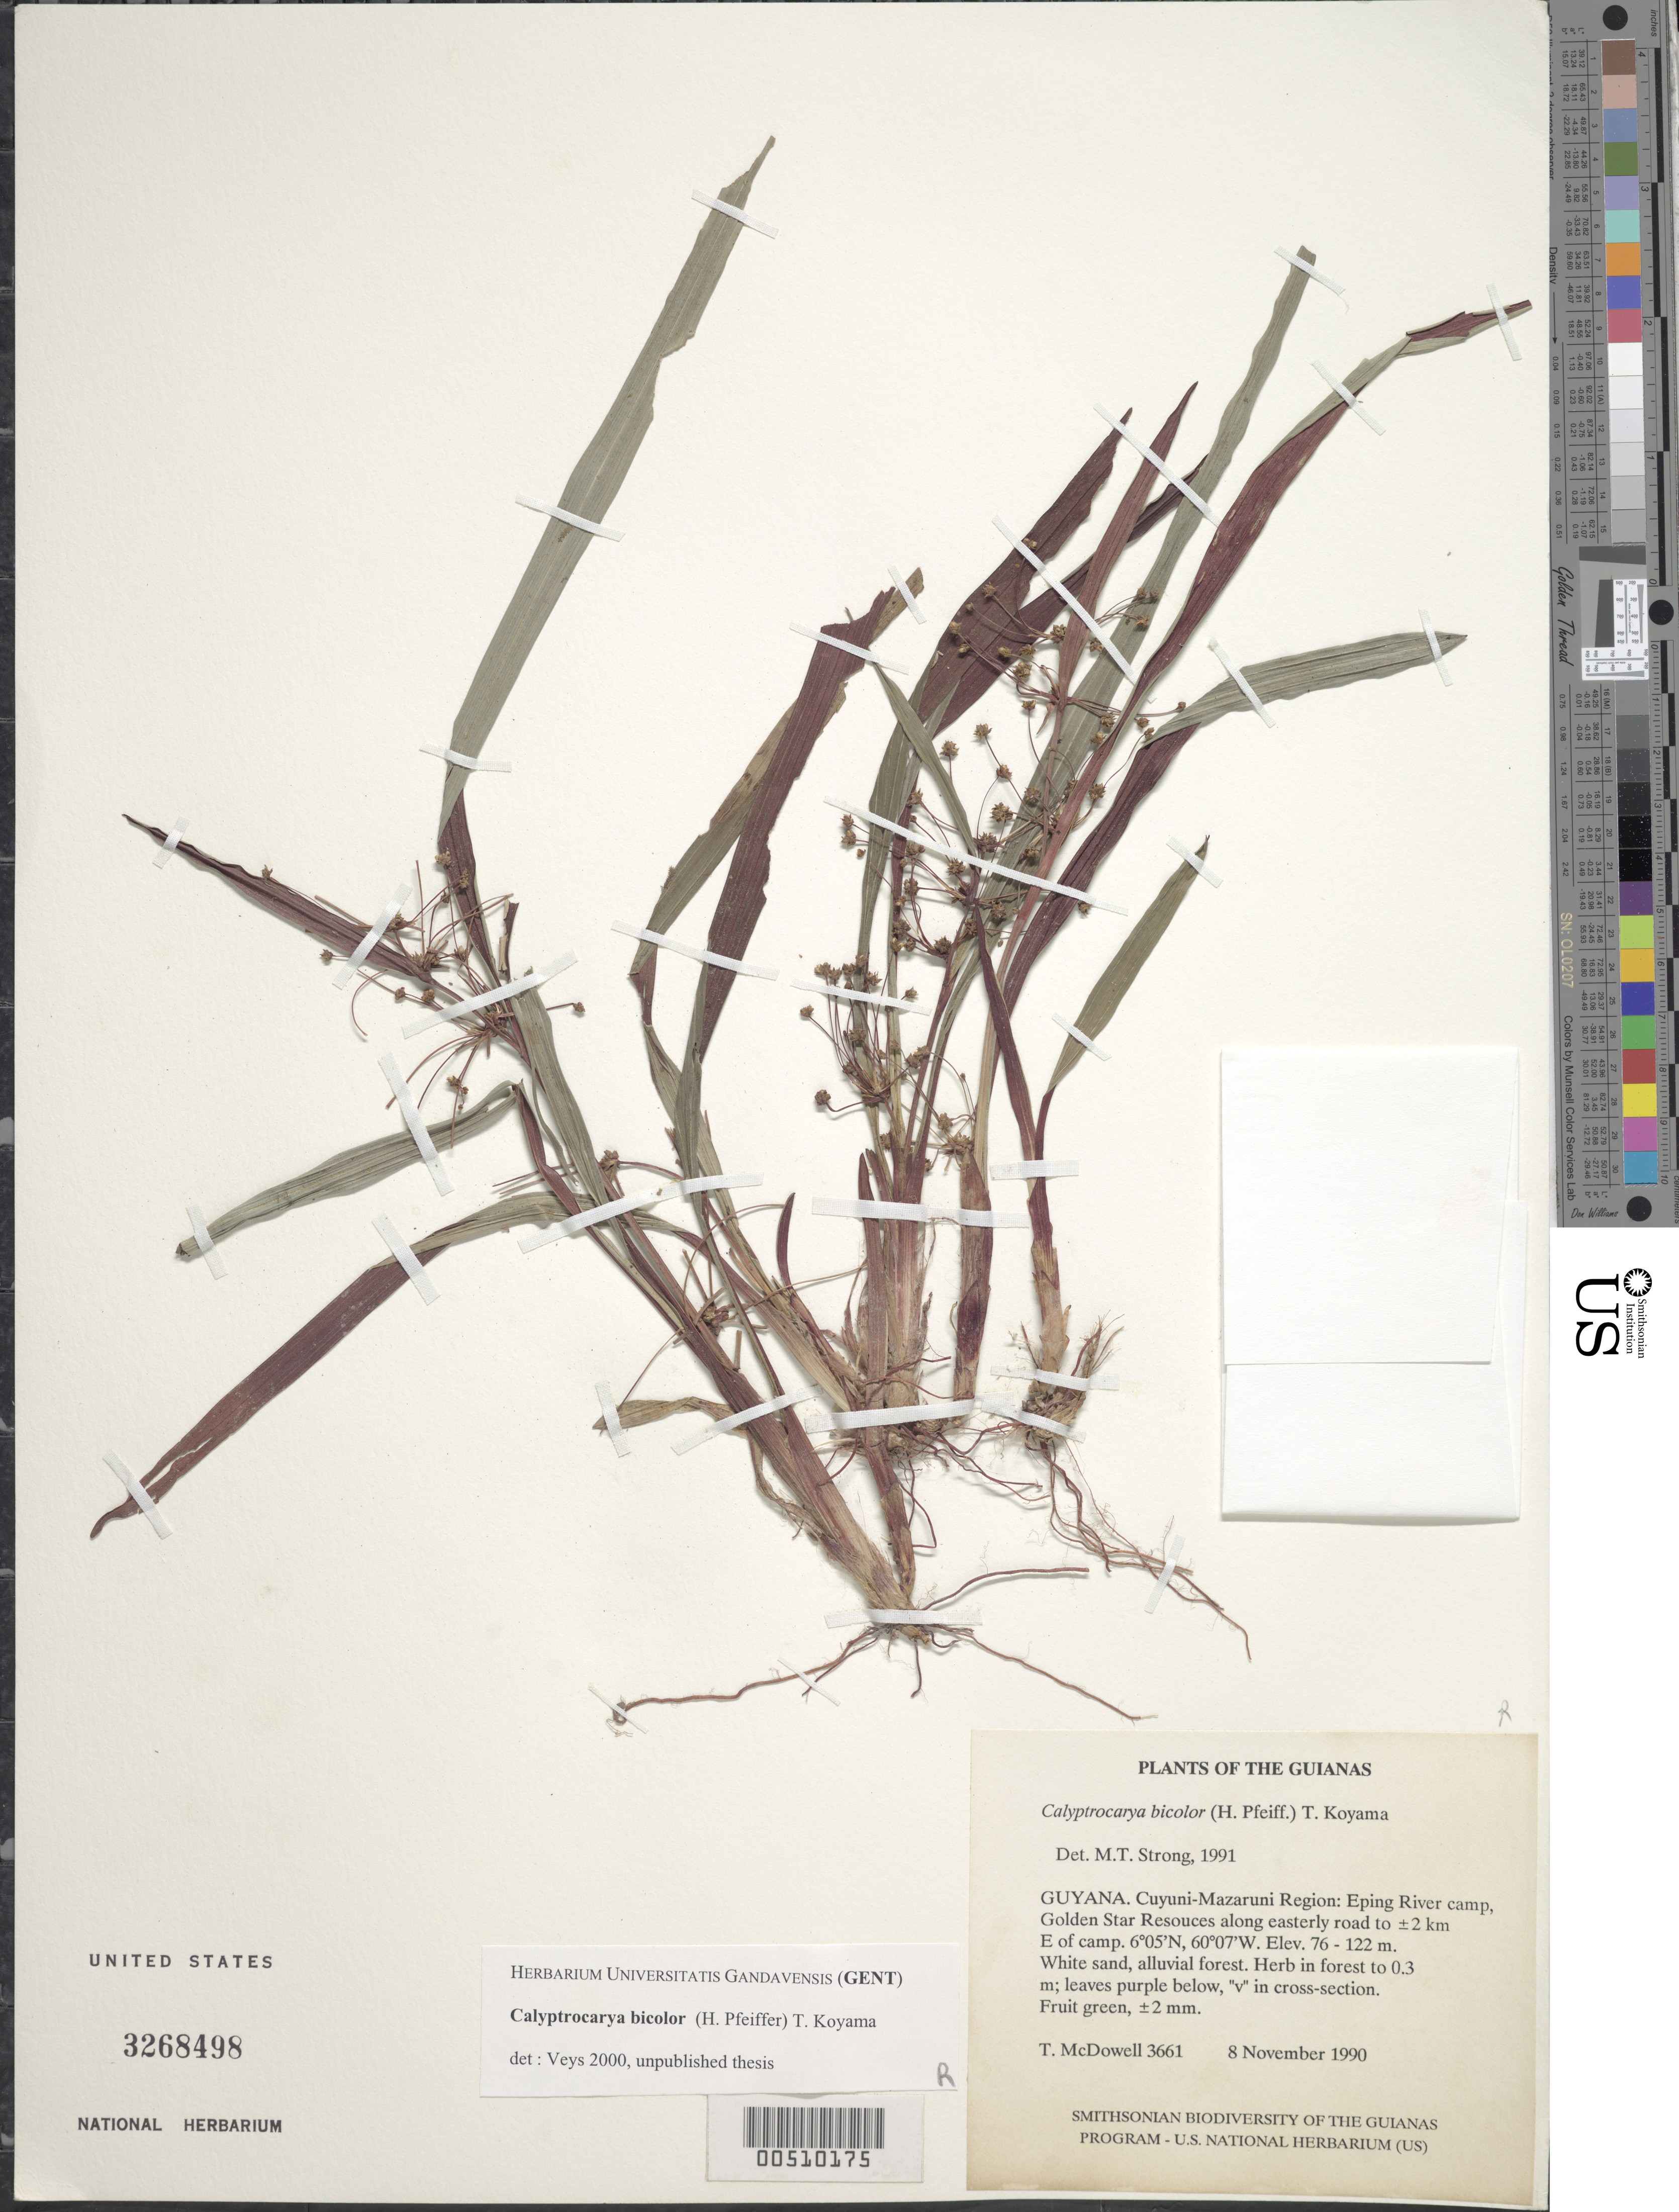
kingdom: Plantae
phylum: Tracheophyta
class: Liliopsida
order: Poales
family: Cyperaceae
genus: Calyptrocarya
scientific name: Calyptrocarya bicolor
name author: (H. Pfeiff.) T. Koyama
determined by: Strong, M. T., (US), Smithsonian Institution - National Museum of Natural History (UNITED STATES)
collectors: T. McDowell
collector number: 3661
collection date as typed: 08 Nov 1990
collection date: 1990-11-08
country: Guyana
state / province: Cuyuni-Mazaruni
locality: Eping River camp, Golden Star Resources along easterly road to +/- 2 km E of camp.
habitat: White sand, alluvial forest; in forest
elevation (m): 76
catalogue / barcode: US 3268498